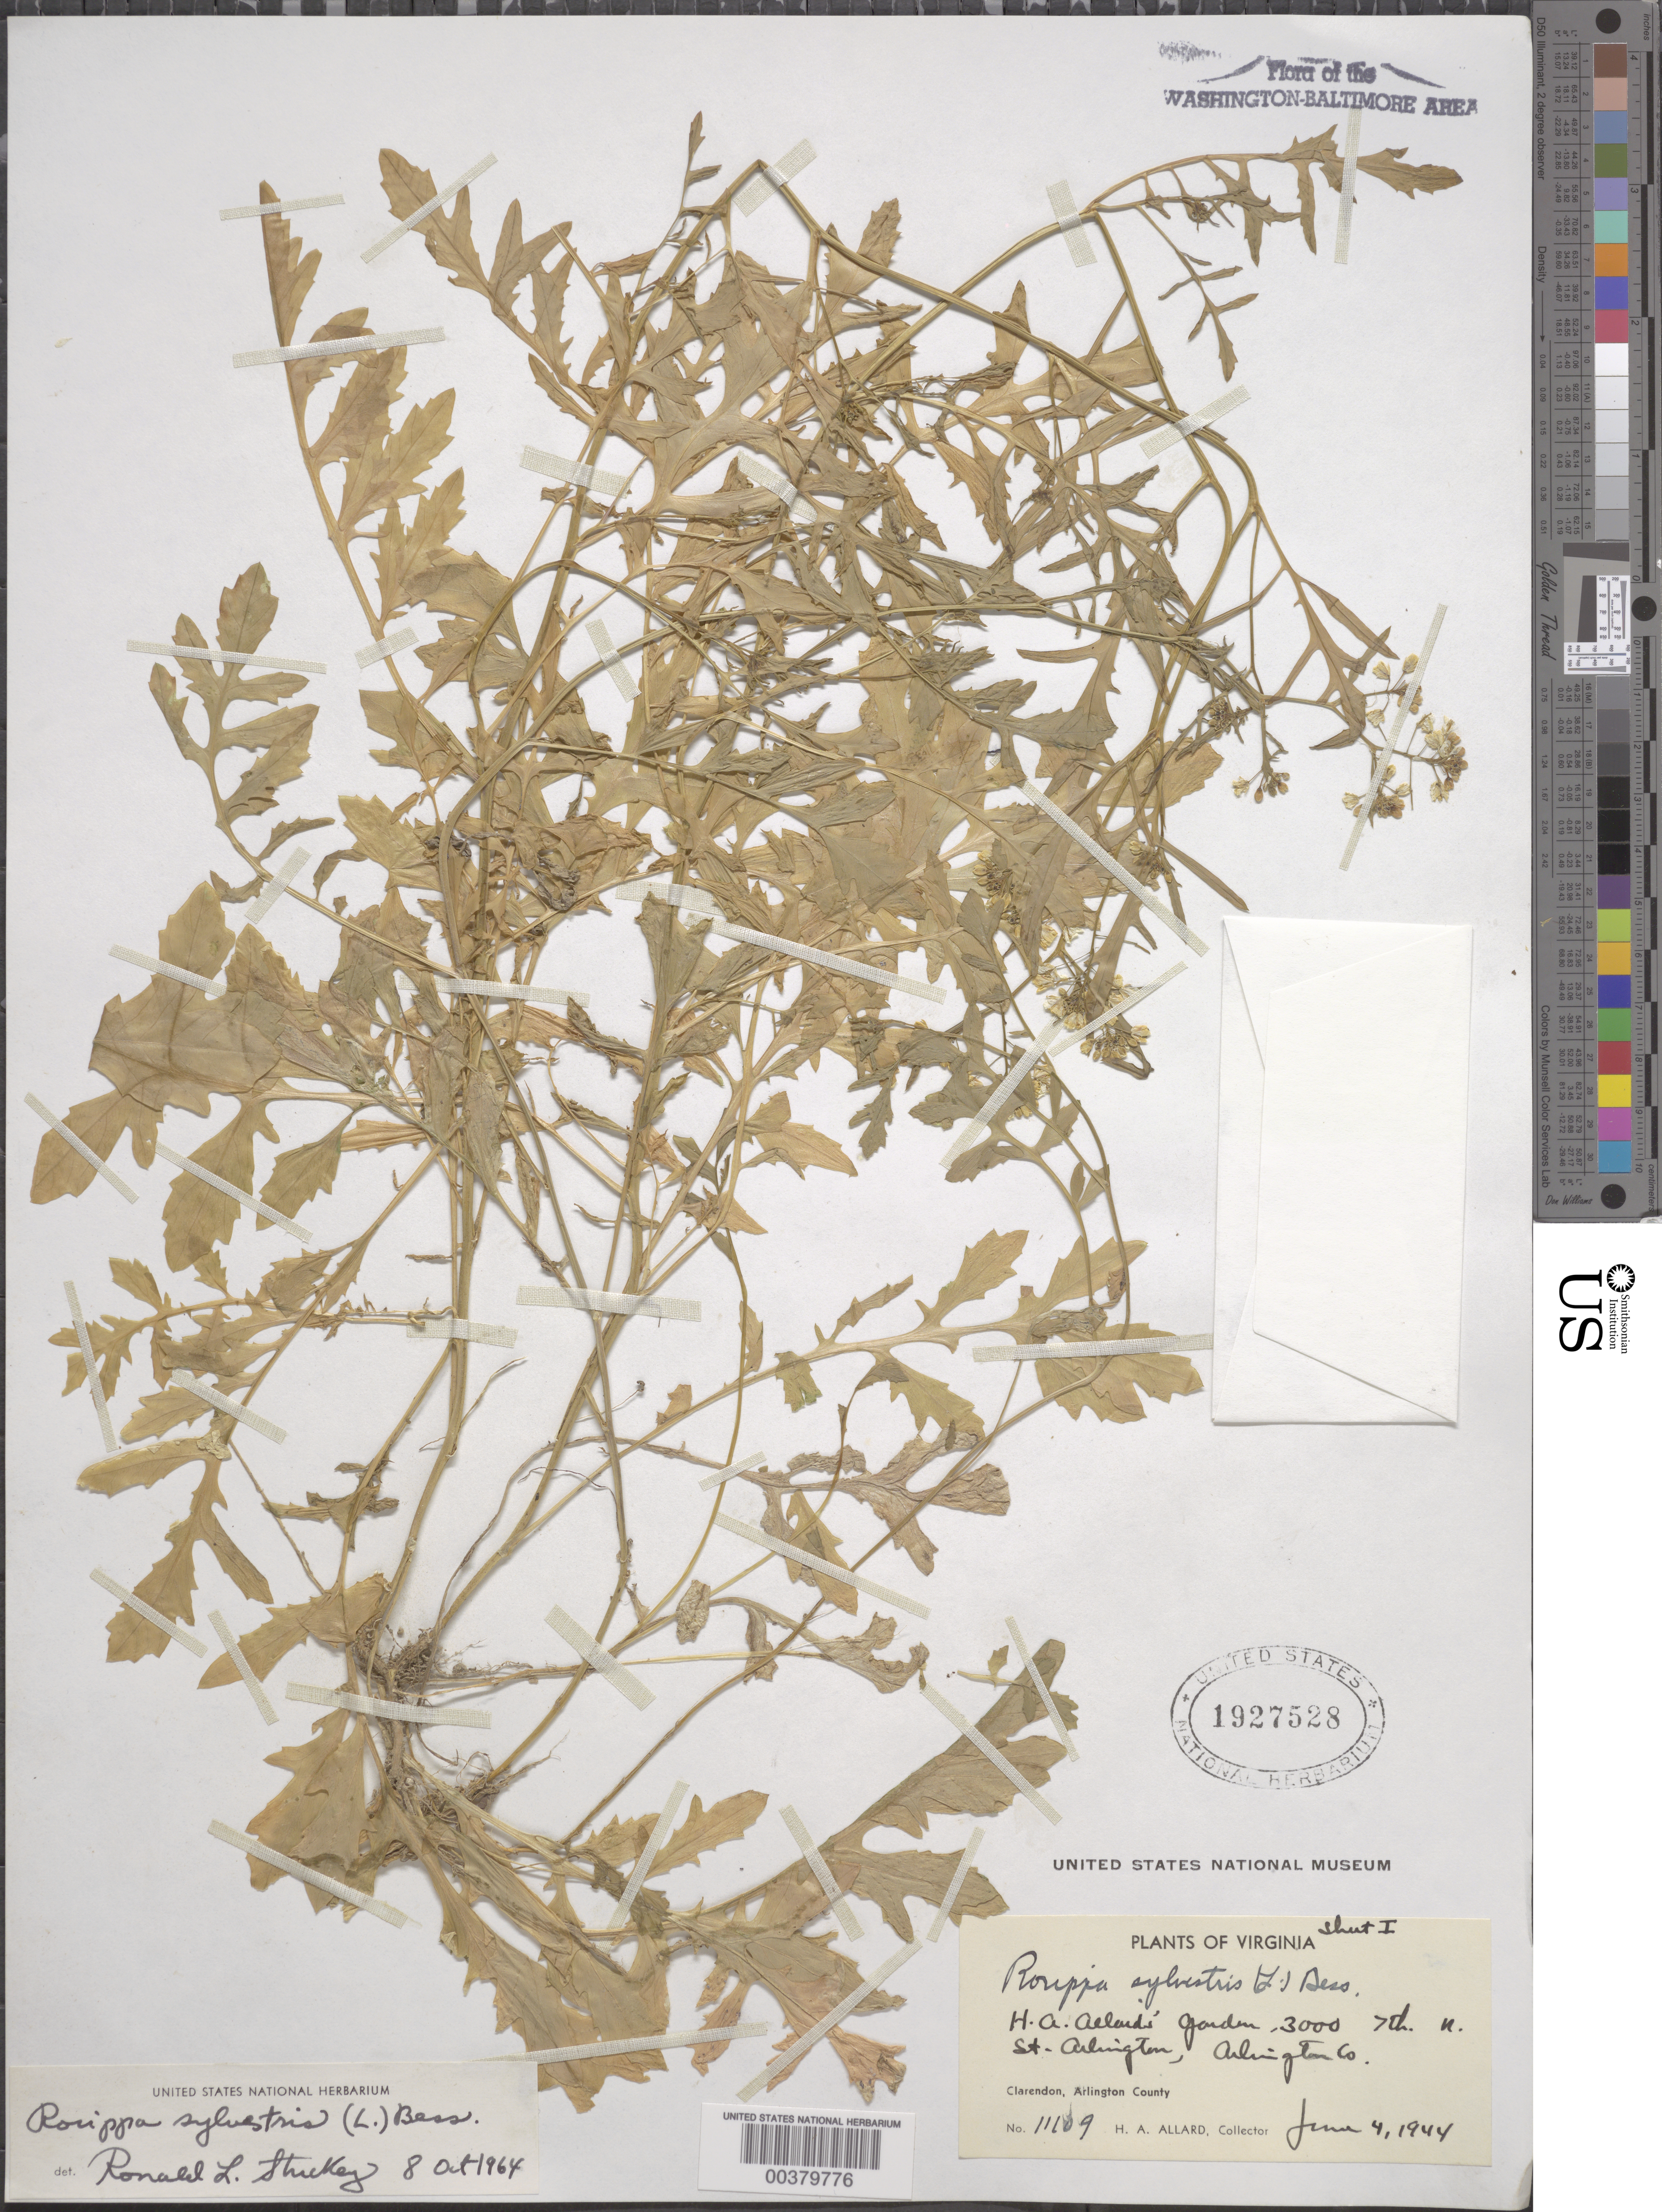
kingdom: Plantae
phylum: Tracheophyta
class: Magnoliopsida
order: Brassicales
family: Brassicaceae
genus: Rorippa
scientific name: Rorippa sylvestris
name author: (L.) Besser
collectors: H. A. Allard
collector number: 11109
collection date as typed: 04 Jun 1944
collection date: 1944-06-04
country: United States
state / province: Virginia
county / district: Arlington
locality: Arlington, Allards Yard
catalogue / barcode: US 1927528